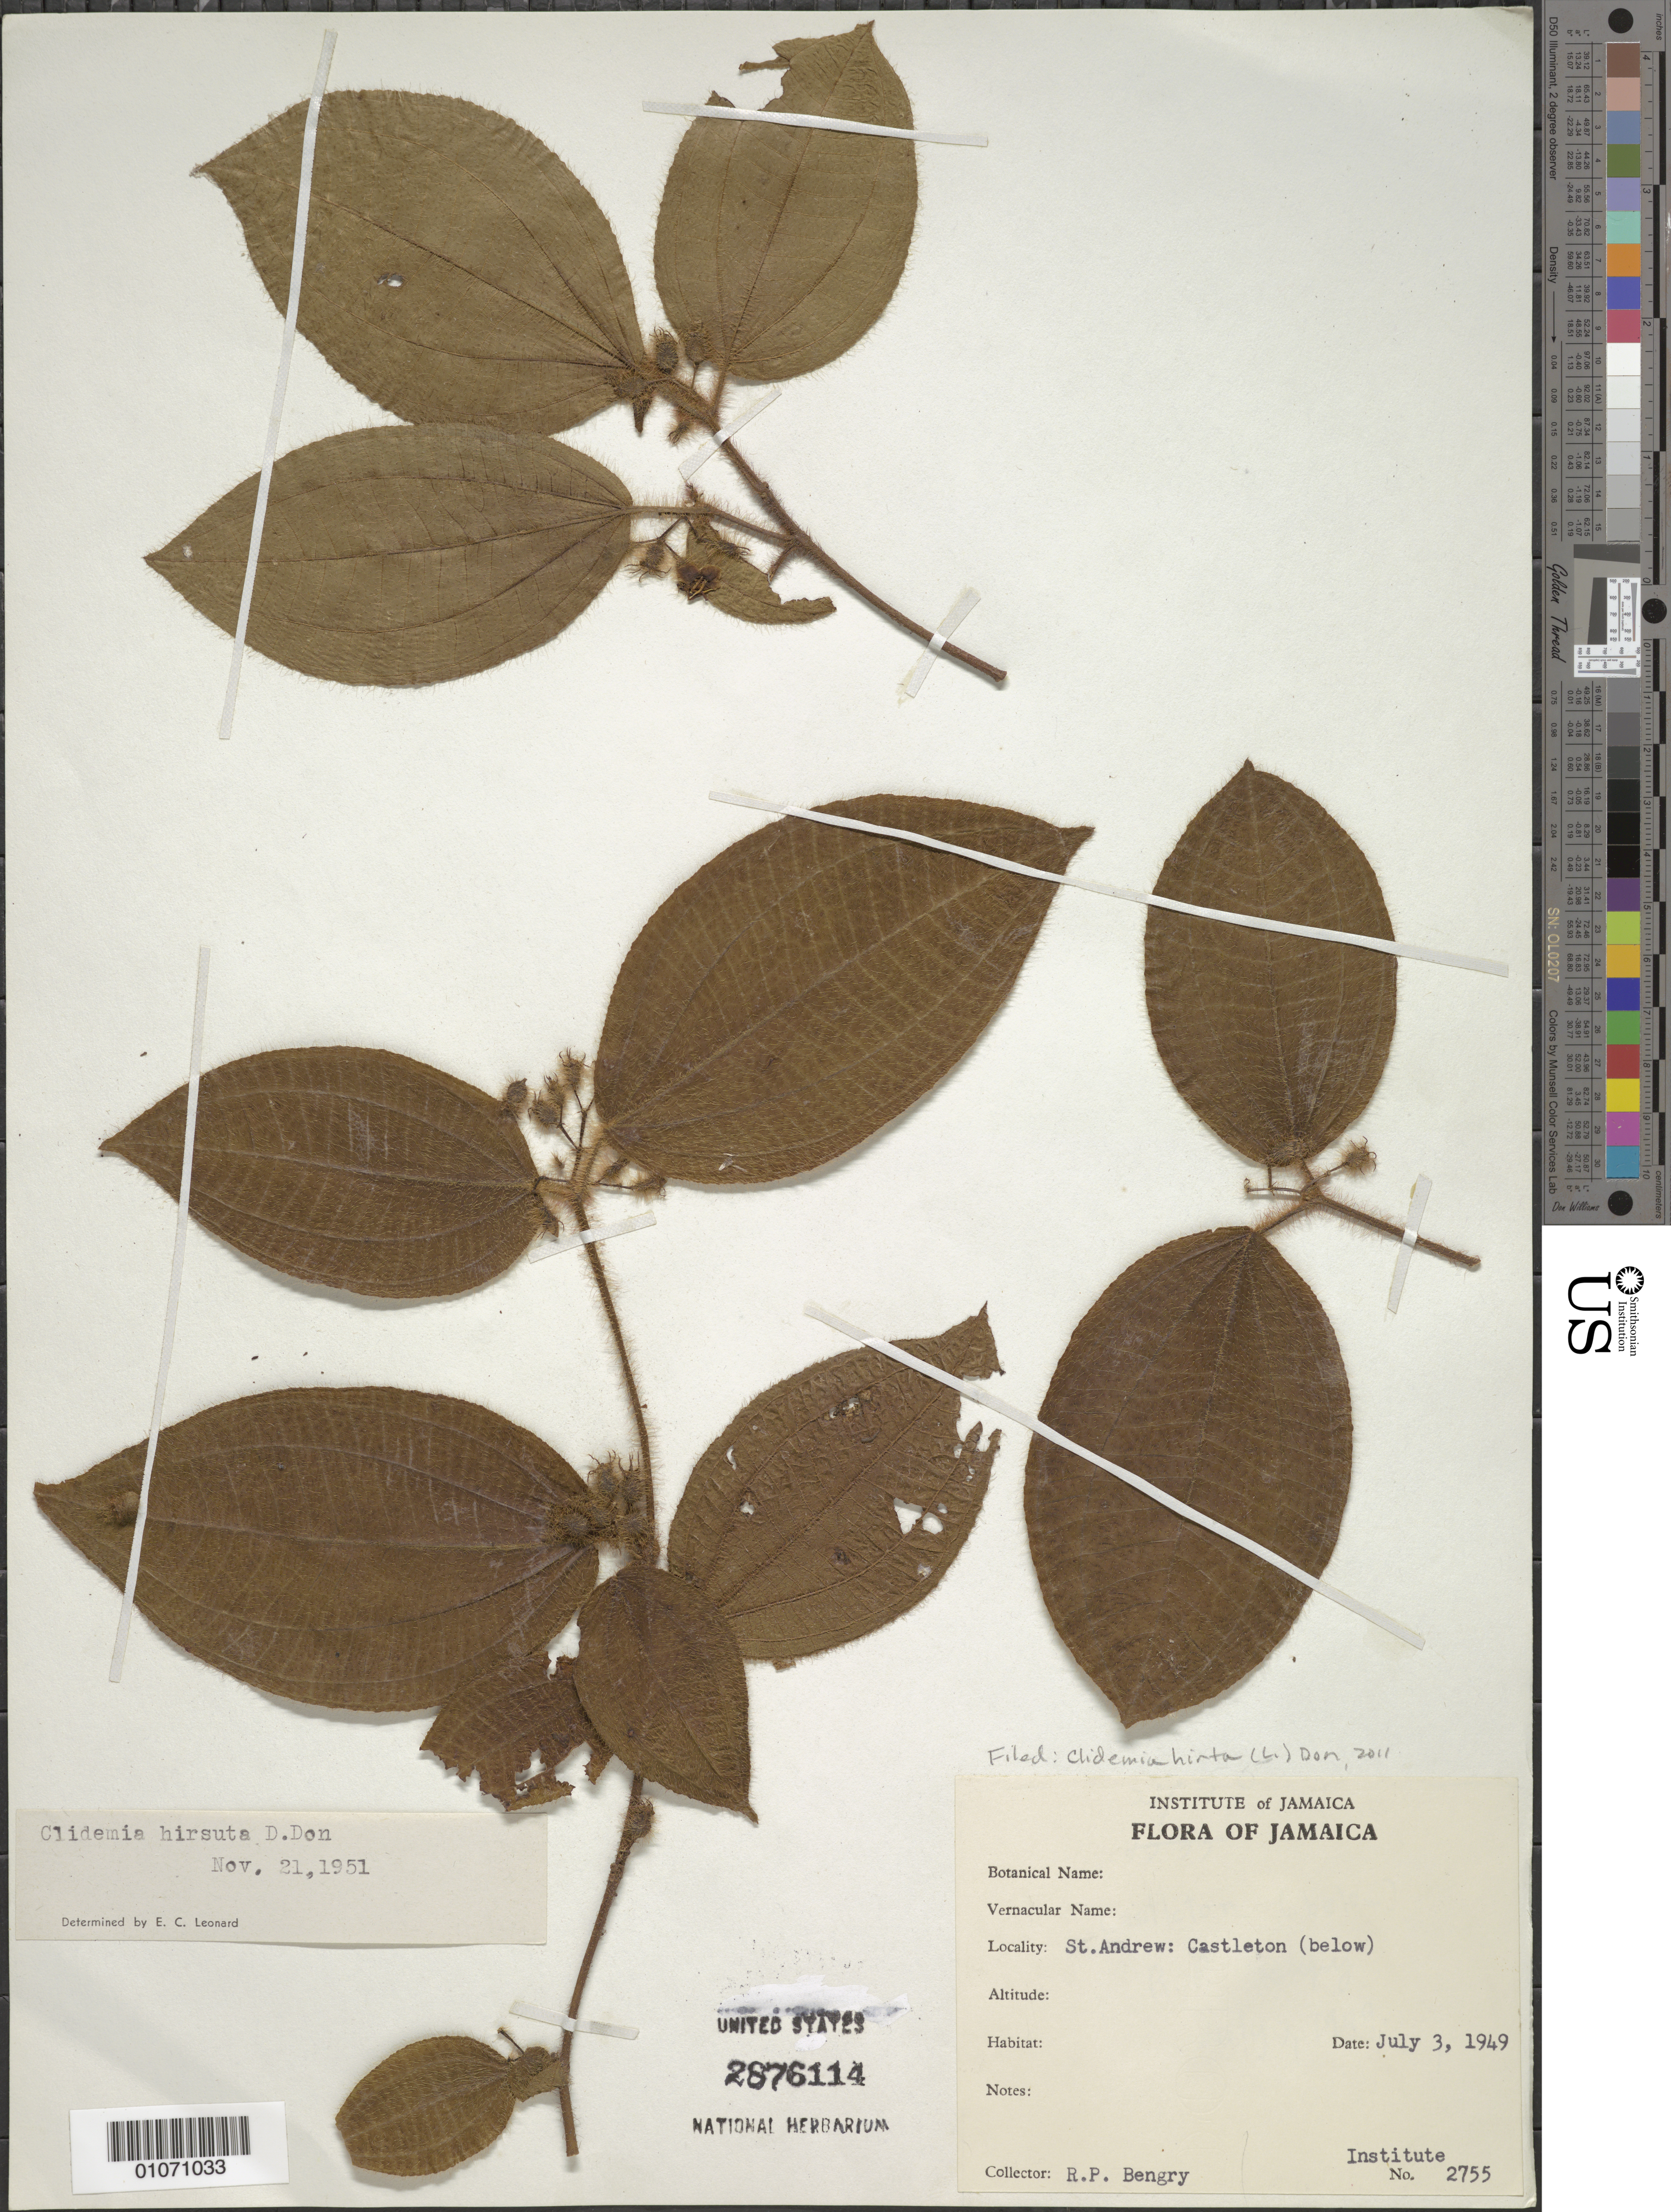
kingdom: Plantae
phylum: Tracheophyta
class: Magnoliopsida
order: Myrtales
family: Melastomataceae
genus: Clidemia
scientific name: Clidemia hirta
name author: (L.) D. Don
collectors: R. Bengry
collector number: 2755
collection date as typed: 03 Jul 1949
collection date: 1949-07-03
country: Jamaica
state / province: Saint Andrew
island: Jamaica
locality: Castleton (below)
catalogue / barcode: US 2876114